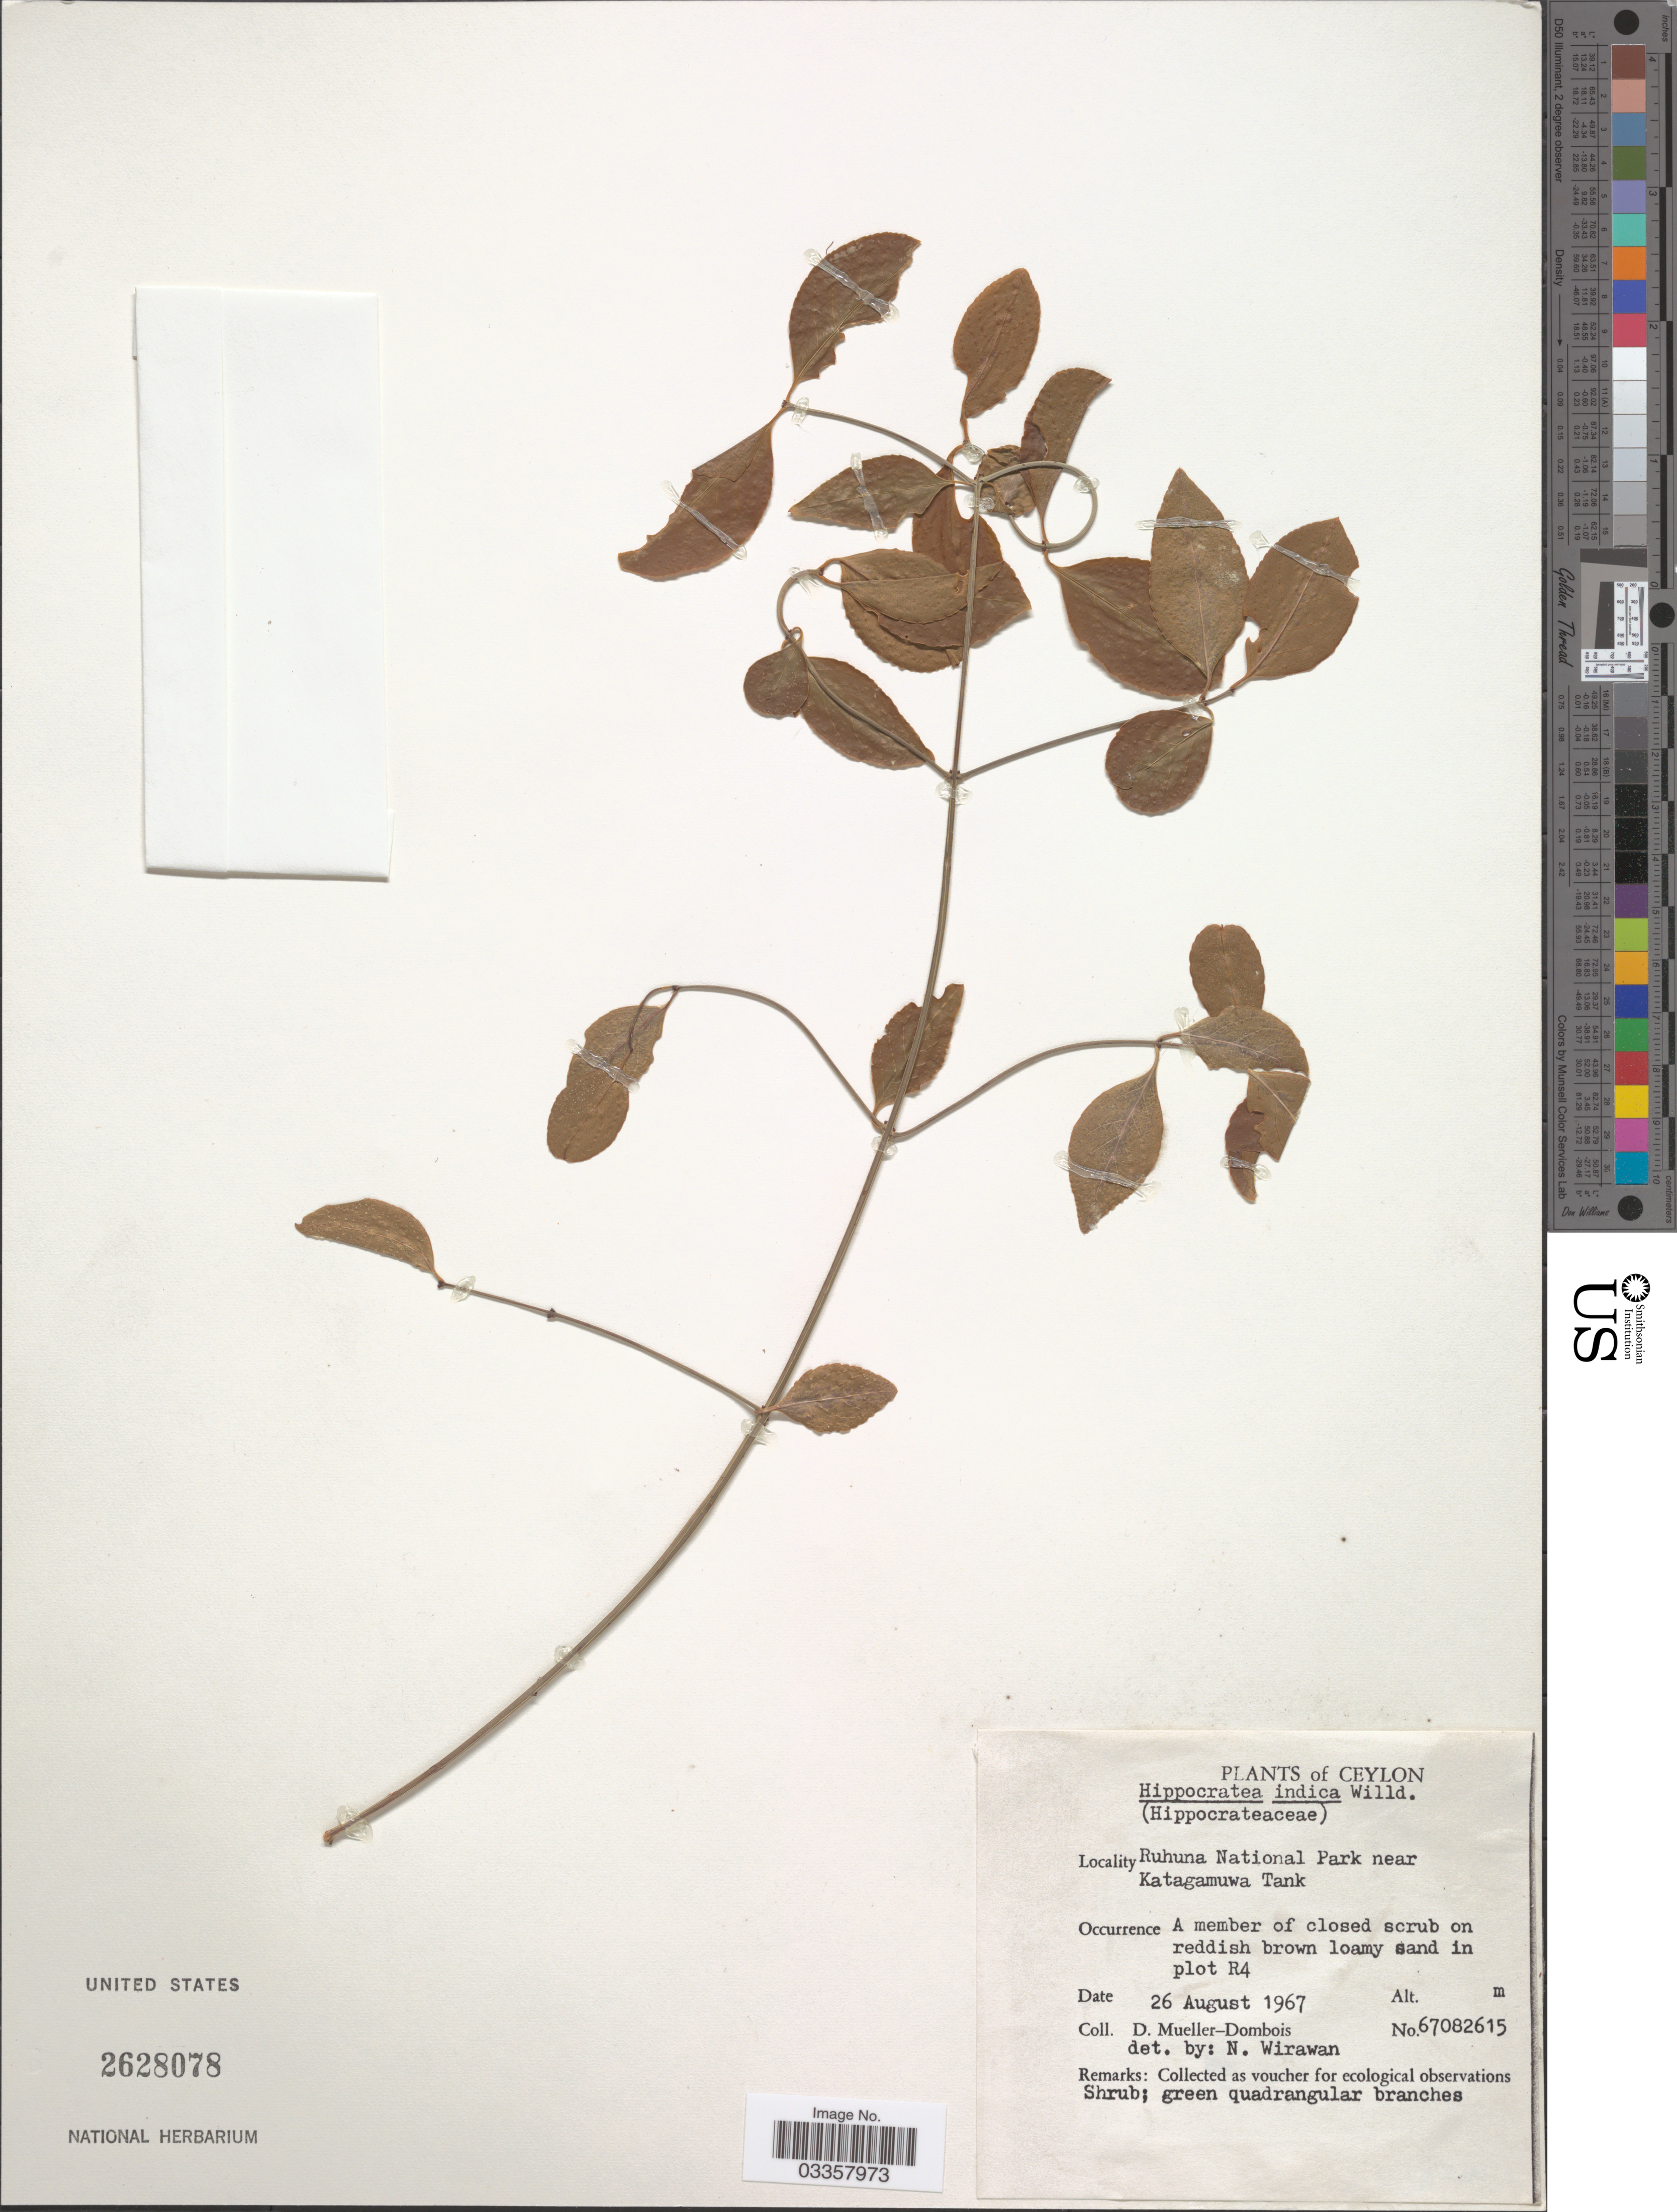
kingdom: Plantae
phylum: Tracheophyta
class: Magnoliopsida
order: Celastrales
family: Celastraceae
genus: Reissantia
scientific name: Reissantia indica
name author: (Willd.) N. Hallé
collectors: D. Mueller-Dombois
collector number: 67082615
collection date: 1967-08-26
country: Sri Lanka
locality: Ceylon. Ruhuna National Park near Katagamuwa Tank. On reddish brown loamy sand in plot R4.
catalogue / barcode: US 2628078